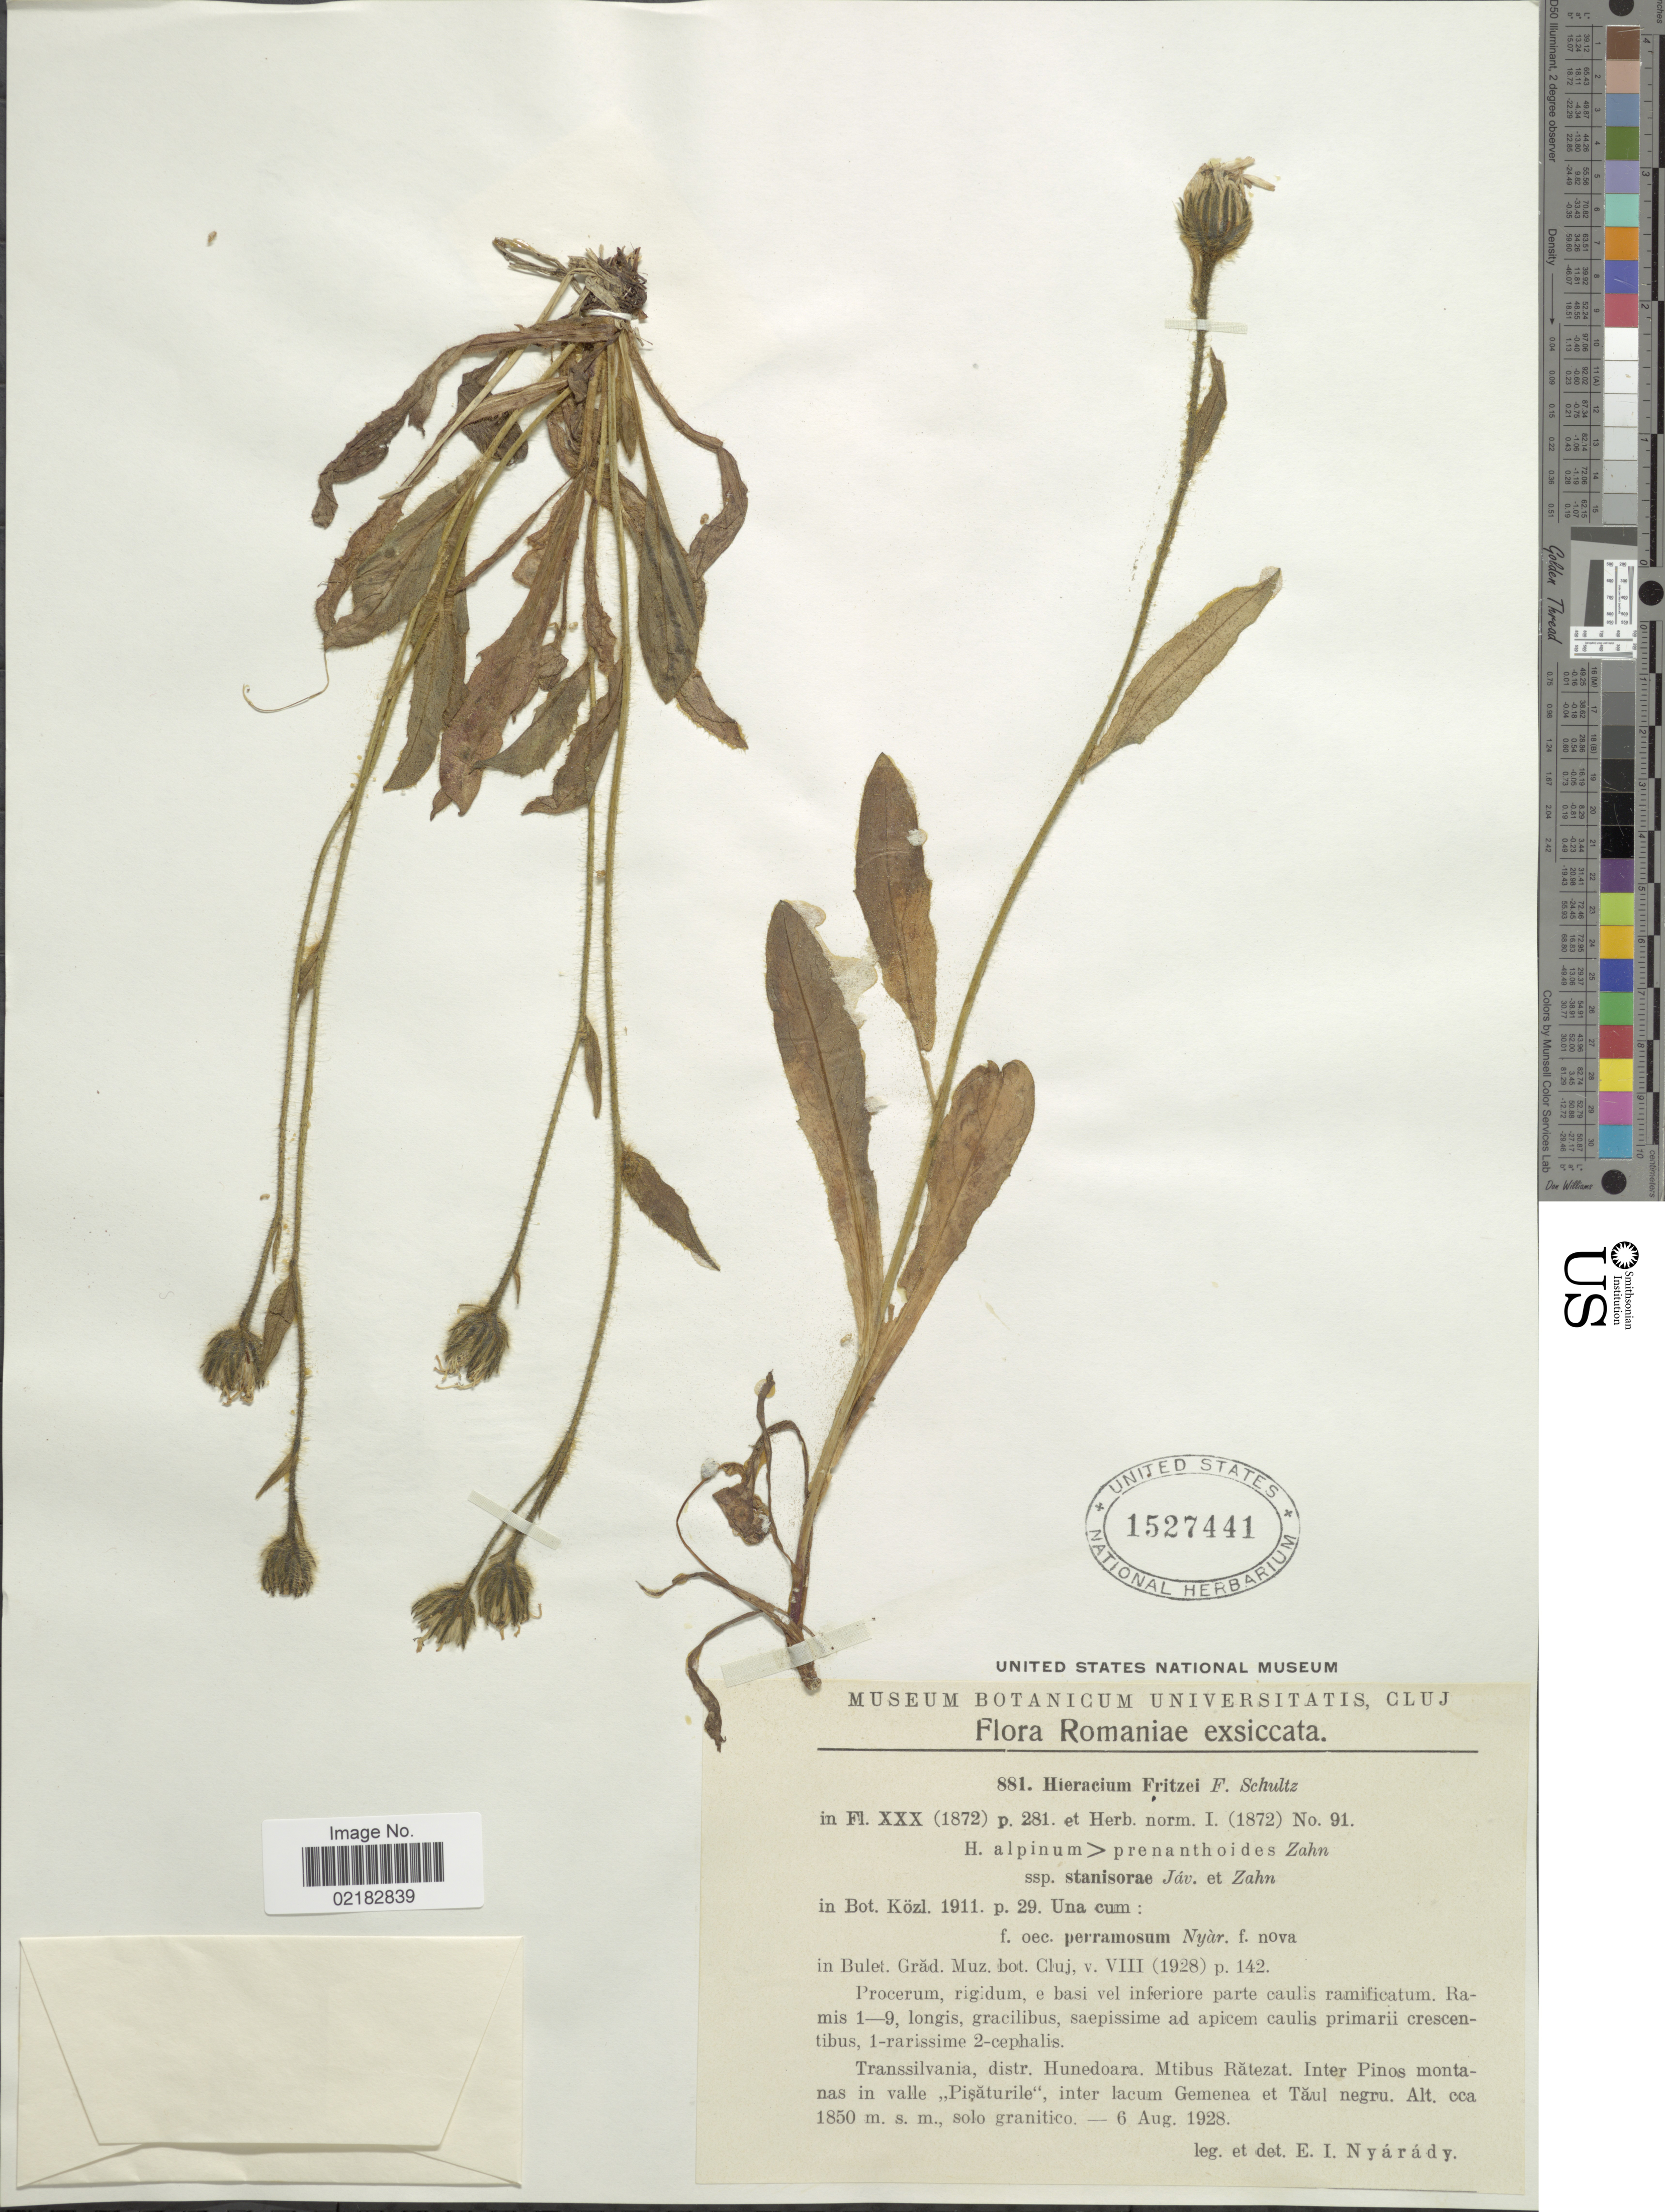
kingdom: Plantae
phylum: Tracheophyta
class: Magnoliopsida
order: Asterales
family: Asteraceae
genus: Hieracium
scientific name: Hieracium fritzei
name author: F.W. Schultz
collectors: E. Nyárády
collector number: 881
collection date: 1928-08-06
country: Romania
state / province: Hunedoara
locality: Mtibus Ratezat. Inter Pinos montanas in valle "Pisaturile", Inter lacum Gemenea at Taul negru.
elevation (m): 1850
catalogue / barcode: US 1527441